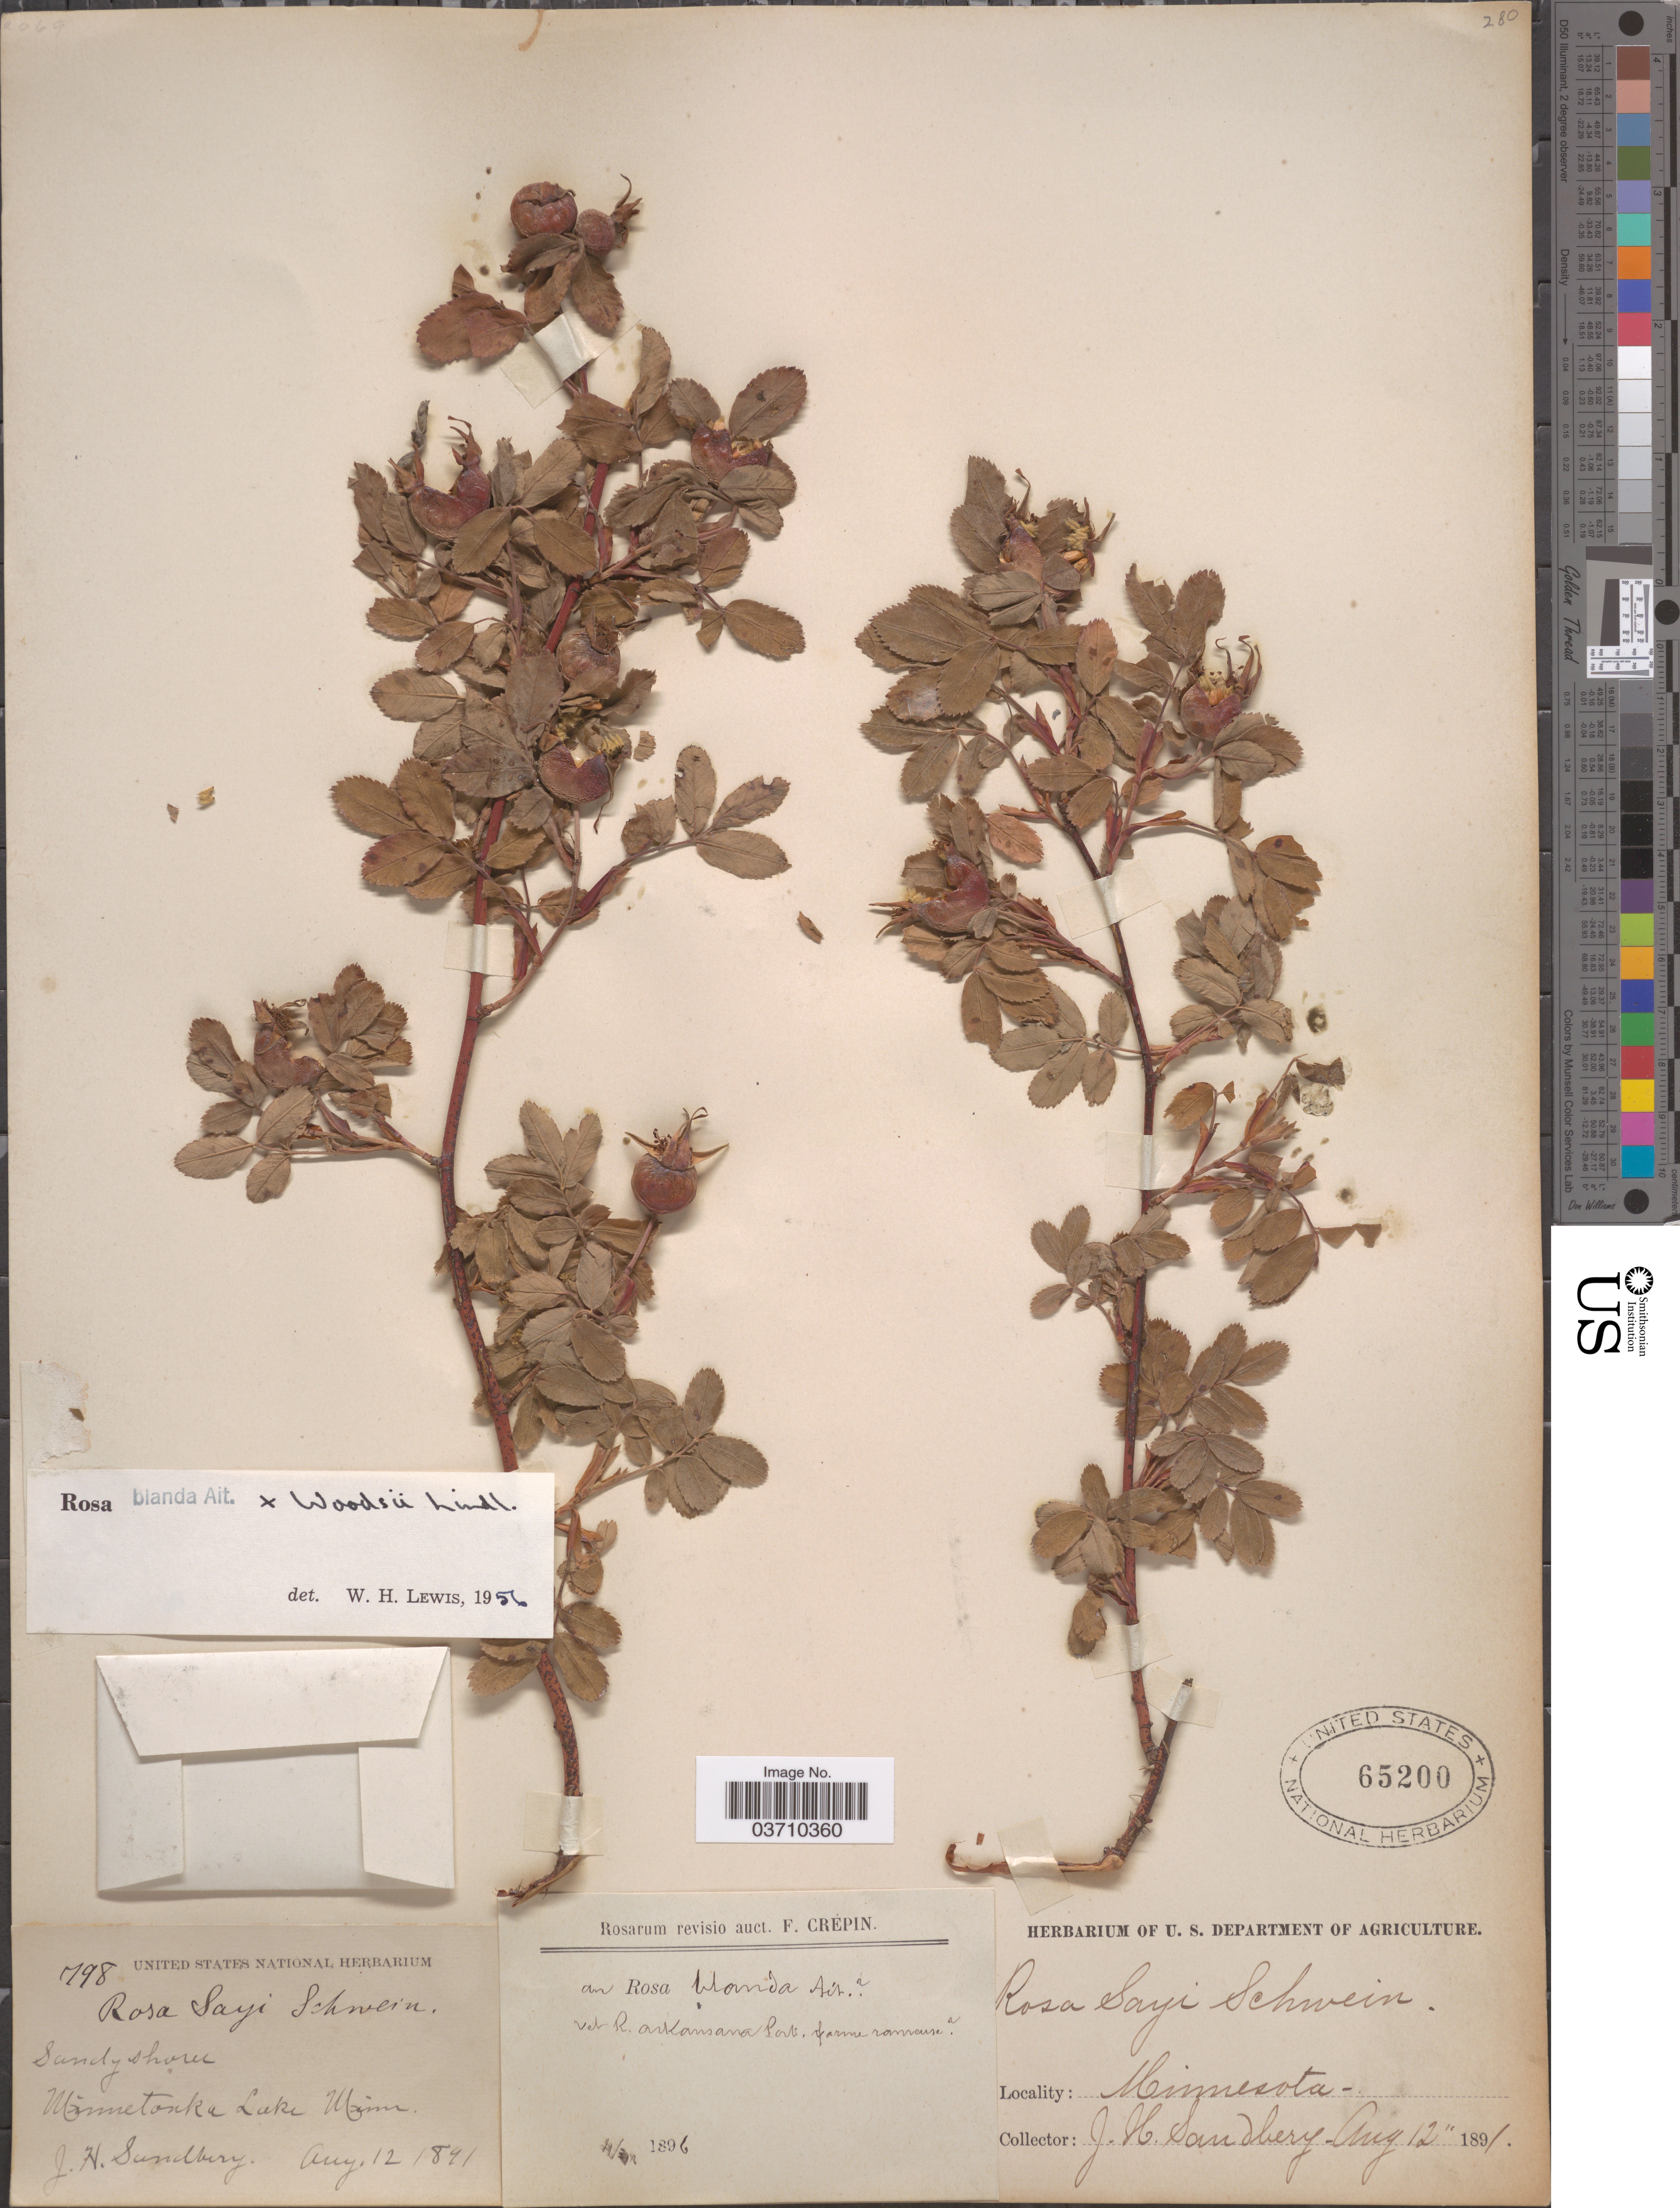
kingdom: Plantae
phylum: Tracheophyta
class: Magnoliopsida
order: Rosales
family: Rosaceae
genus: Rosa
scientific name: Rosa blanda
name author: Aiton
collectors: J. H. Sandberg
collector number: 798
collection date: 1891-08-12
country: United States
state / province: Minnesota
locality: Sandy shore. Minnetonka Lake.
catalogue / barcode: US 65200